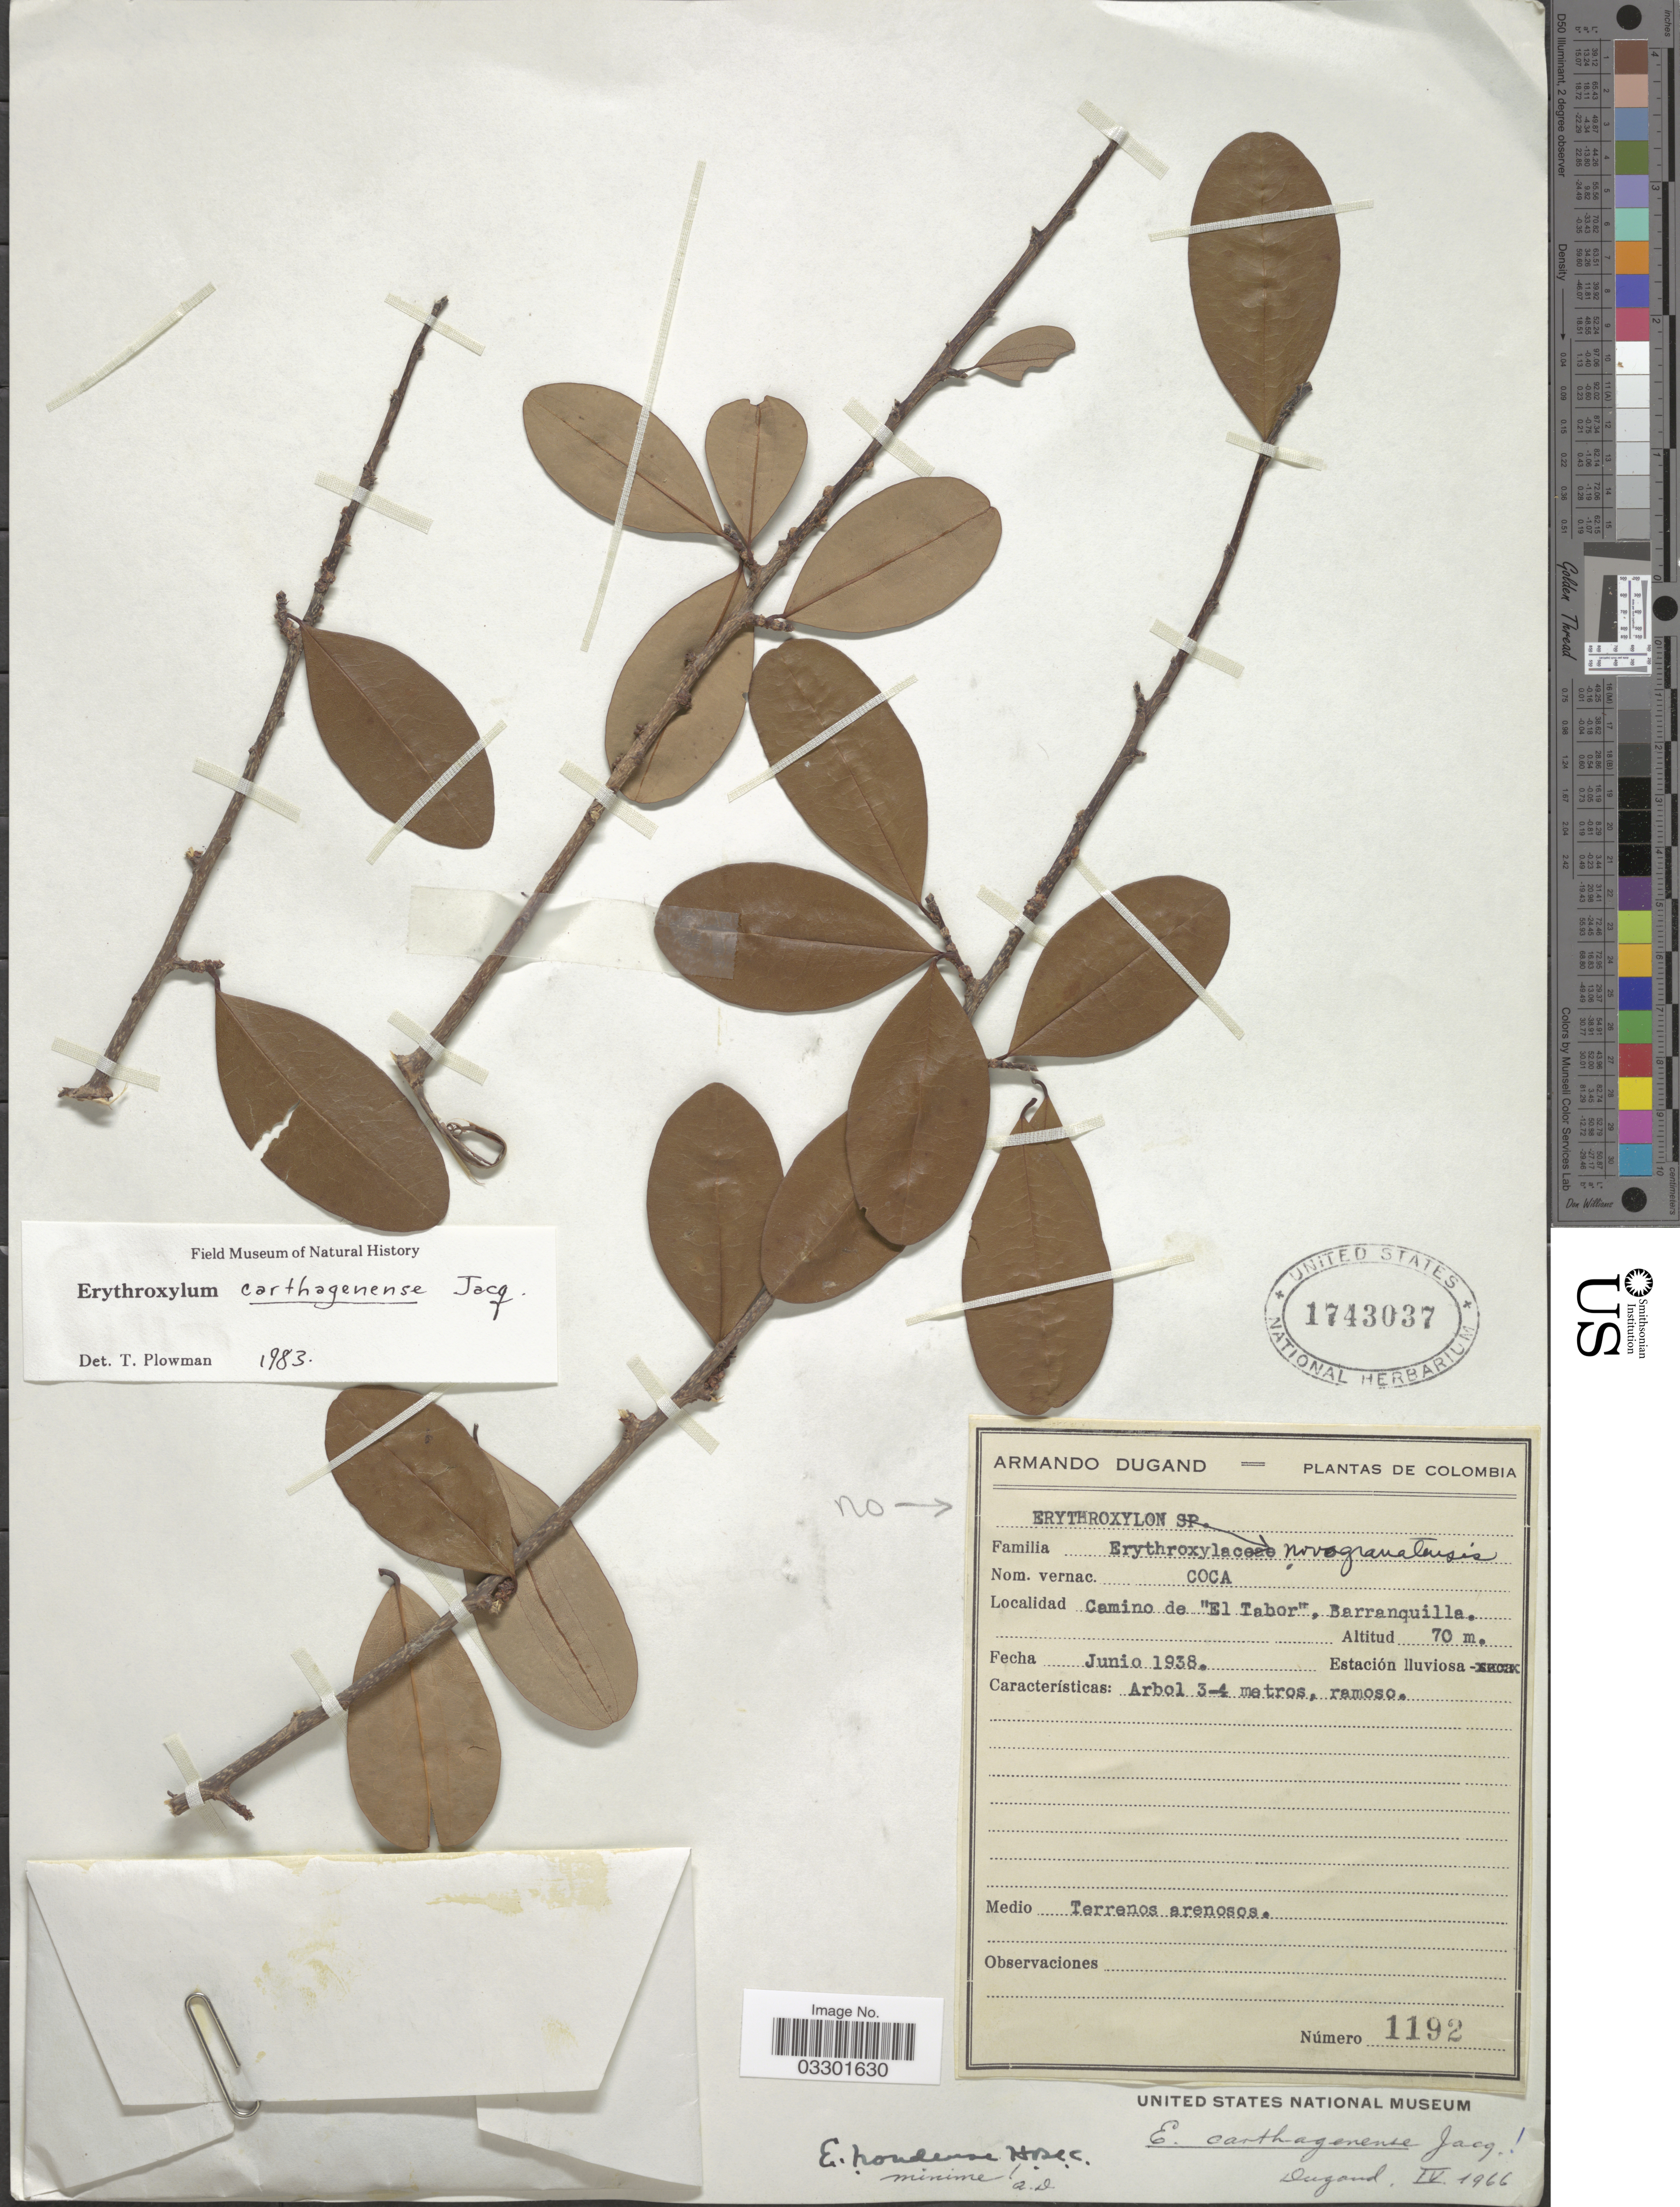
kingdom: Plantae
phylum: Tracheophyta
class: Magnoliopsida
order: Malpighiales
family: Erythroxylaceae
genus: Erythroxylum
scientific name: Erythroxylum carthagenense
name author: Jacq.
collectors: A. Dugand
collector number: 1192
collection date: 1938-06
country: Colombia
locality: Camino de "El Tabor", Barranquilla.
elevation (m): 70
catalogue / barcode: US 1743037